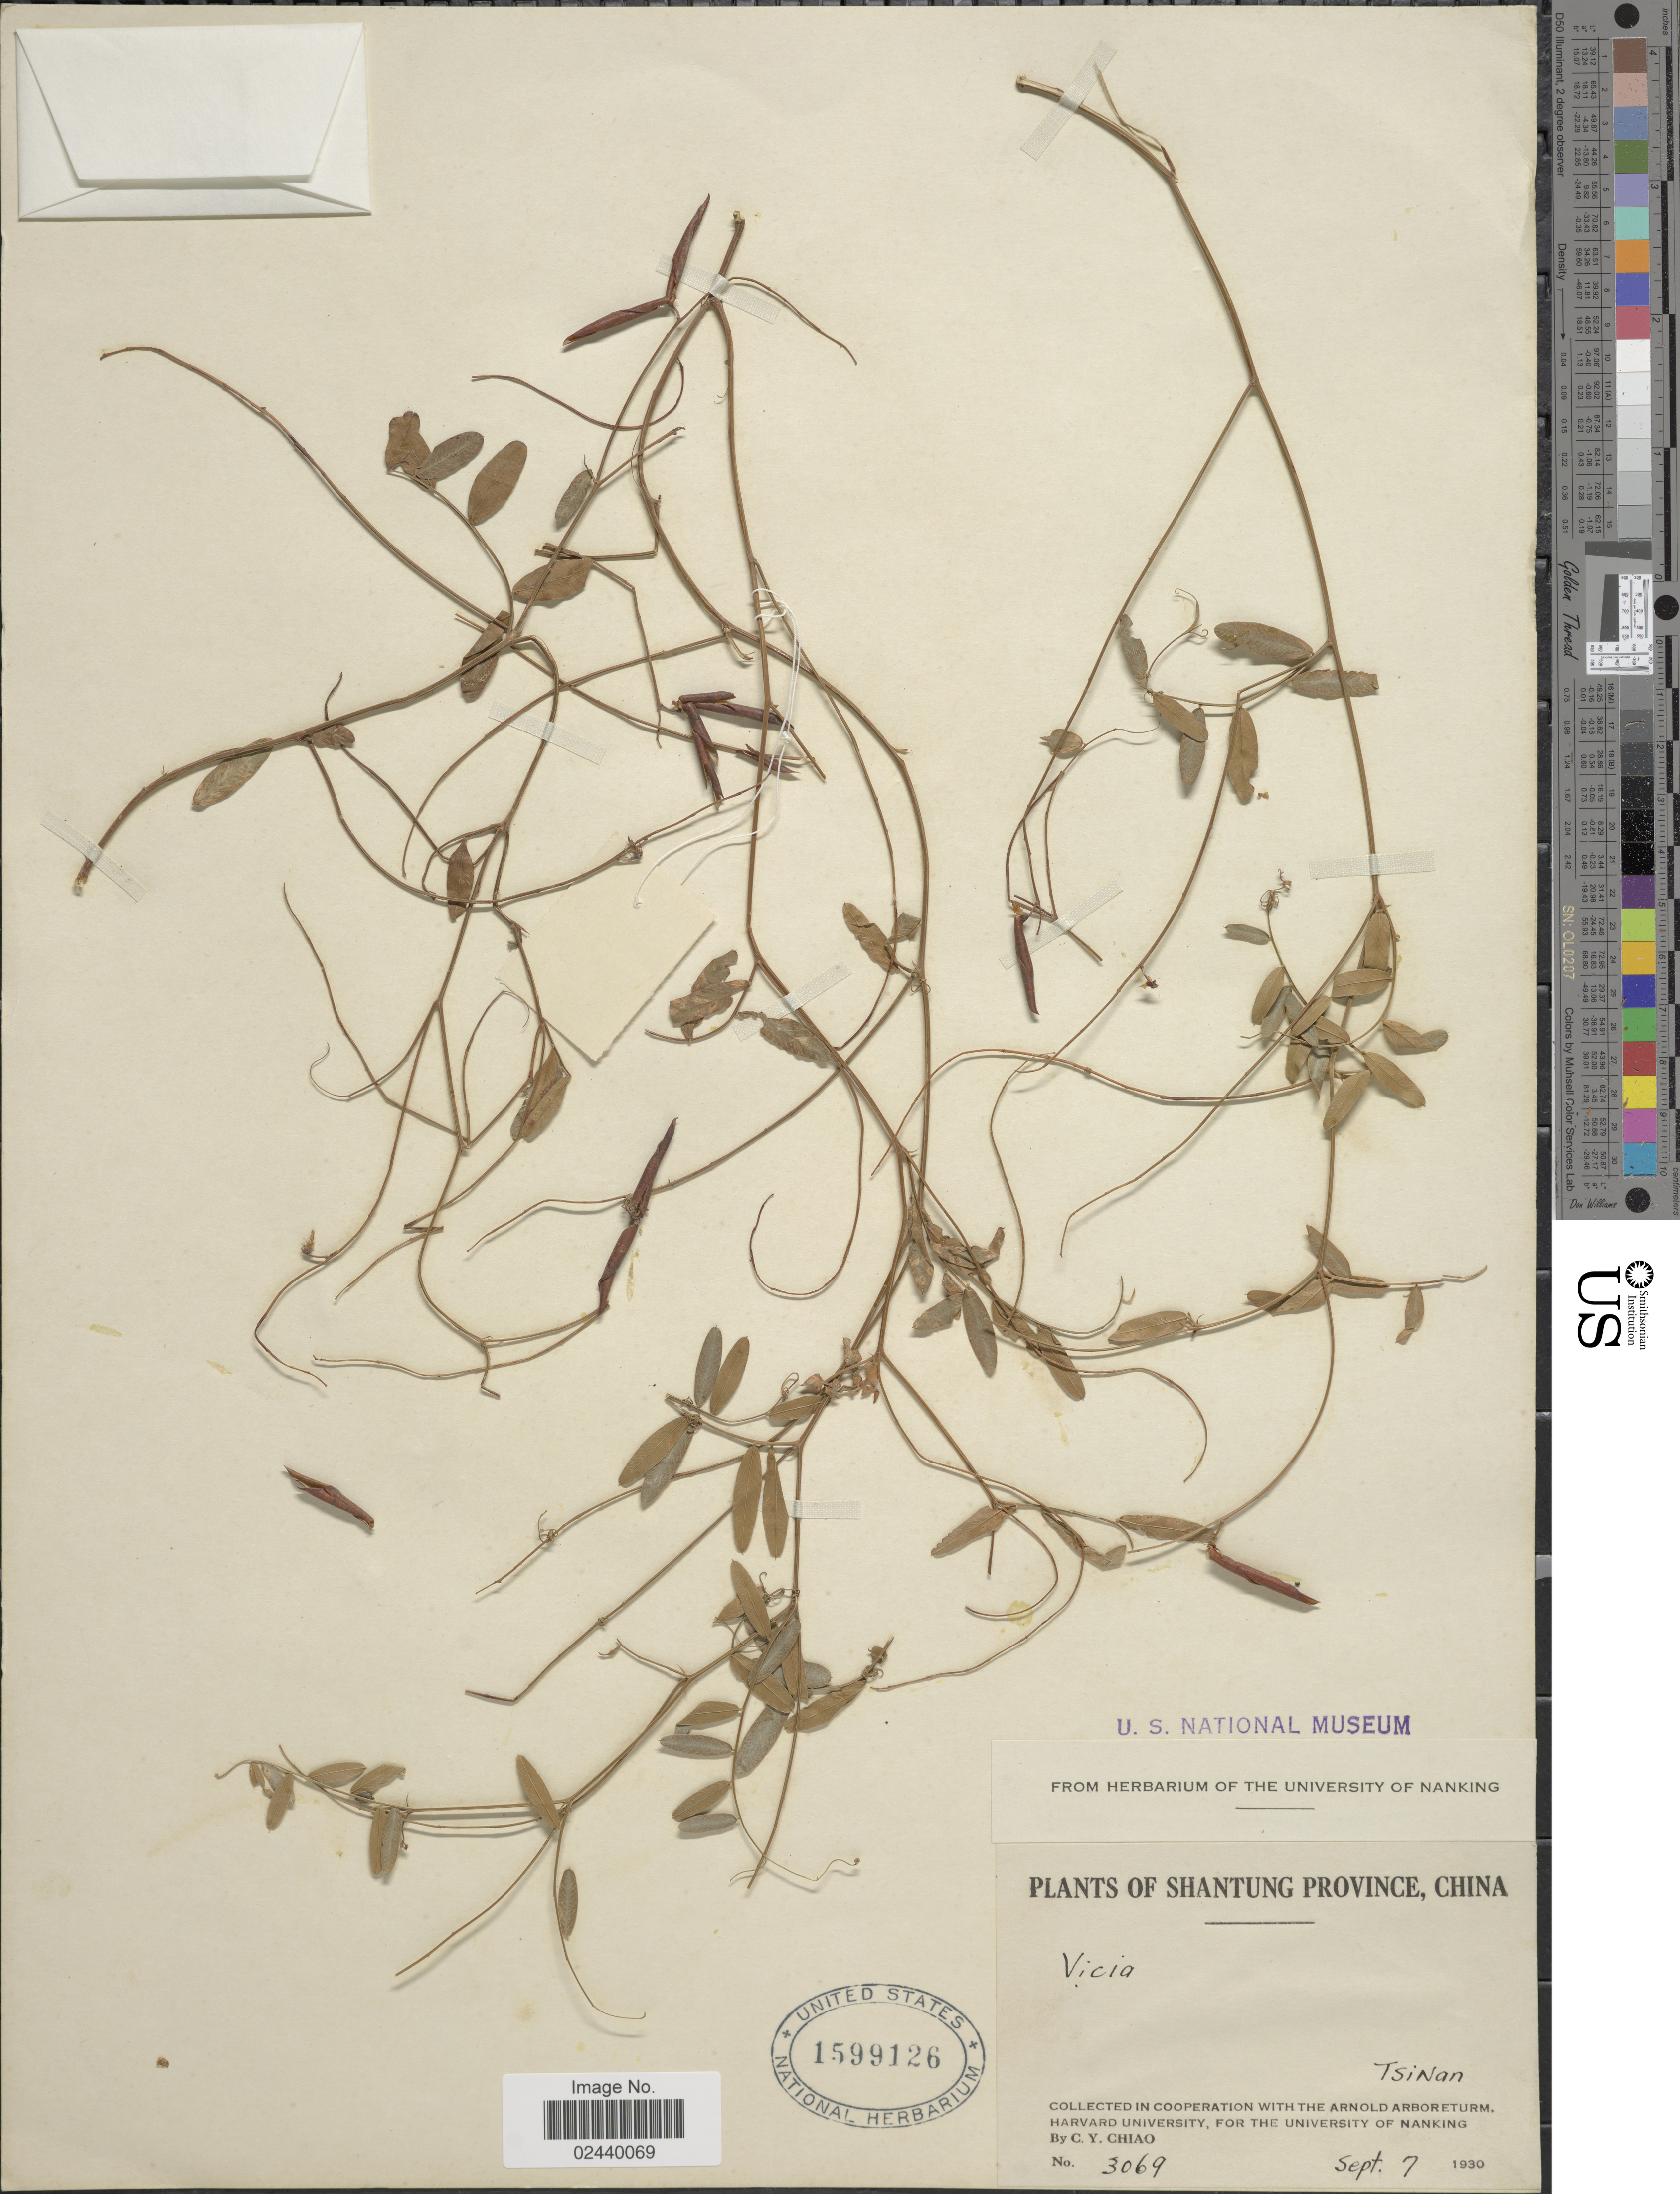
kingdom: Plantae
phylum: Tracheophyta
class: Magnoliopsida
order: Fabales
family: Fabaceae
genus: Vicia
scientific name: Vicia sp.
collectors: C. Y. Chiao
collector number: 3069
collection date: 1930-09-07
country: China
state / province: Shandong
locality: Shantung Province, Tsinan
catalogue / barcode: US 1599126